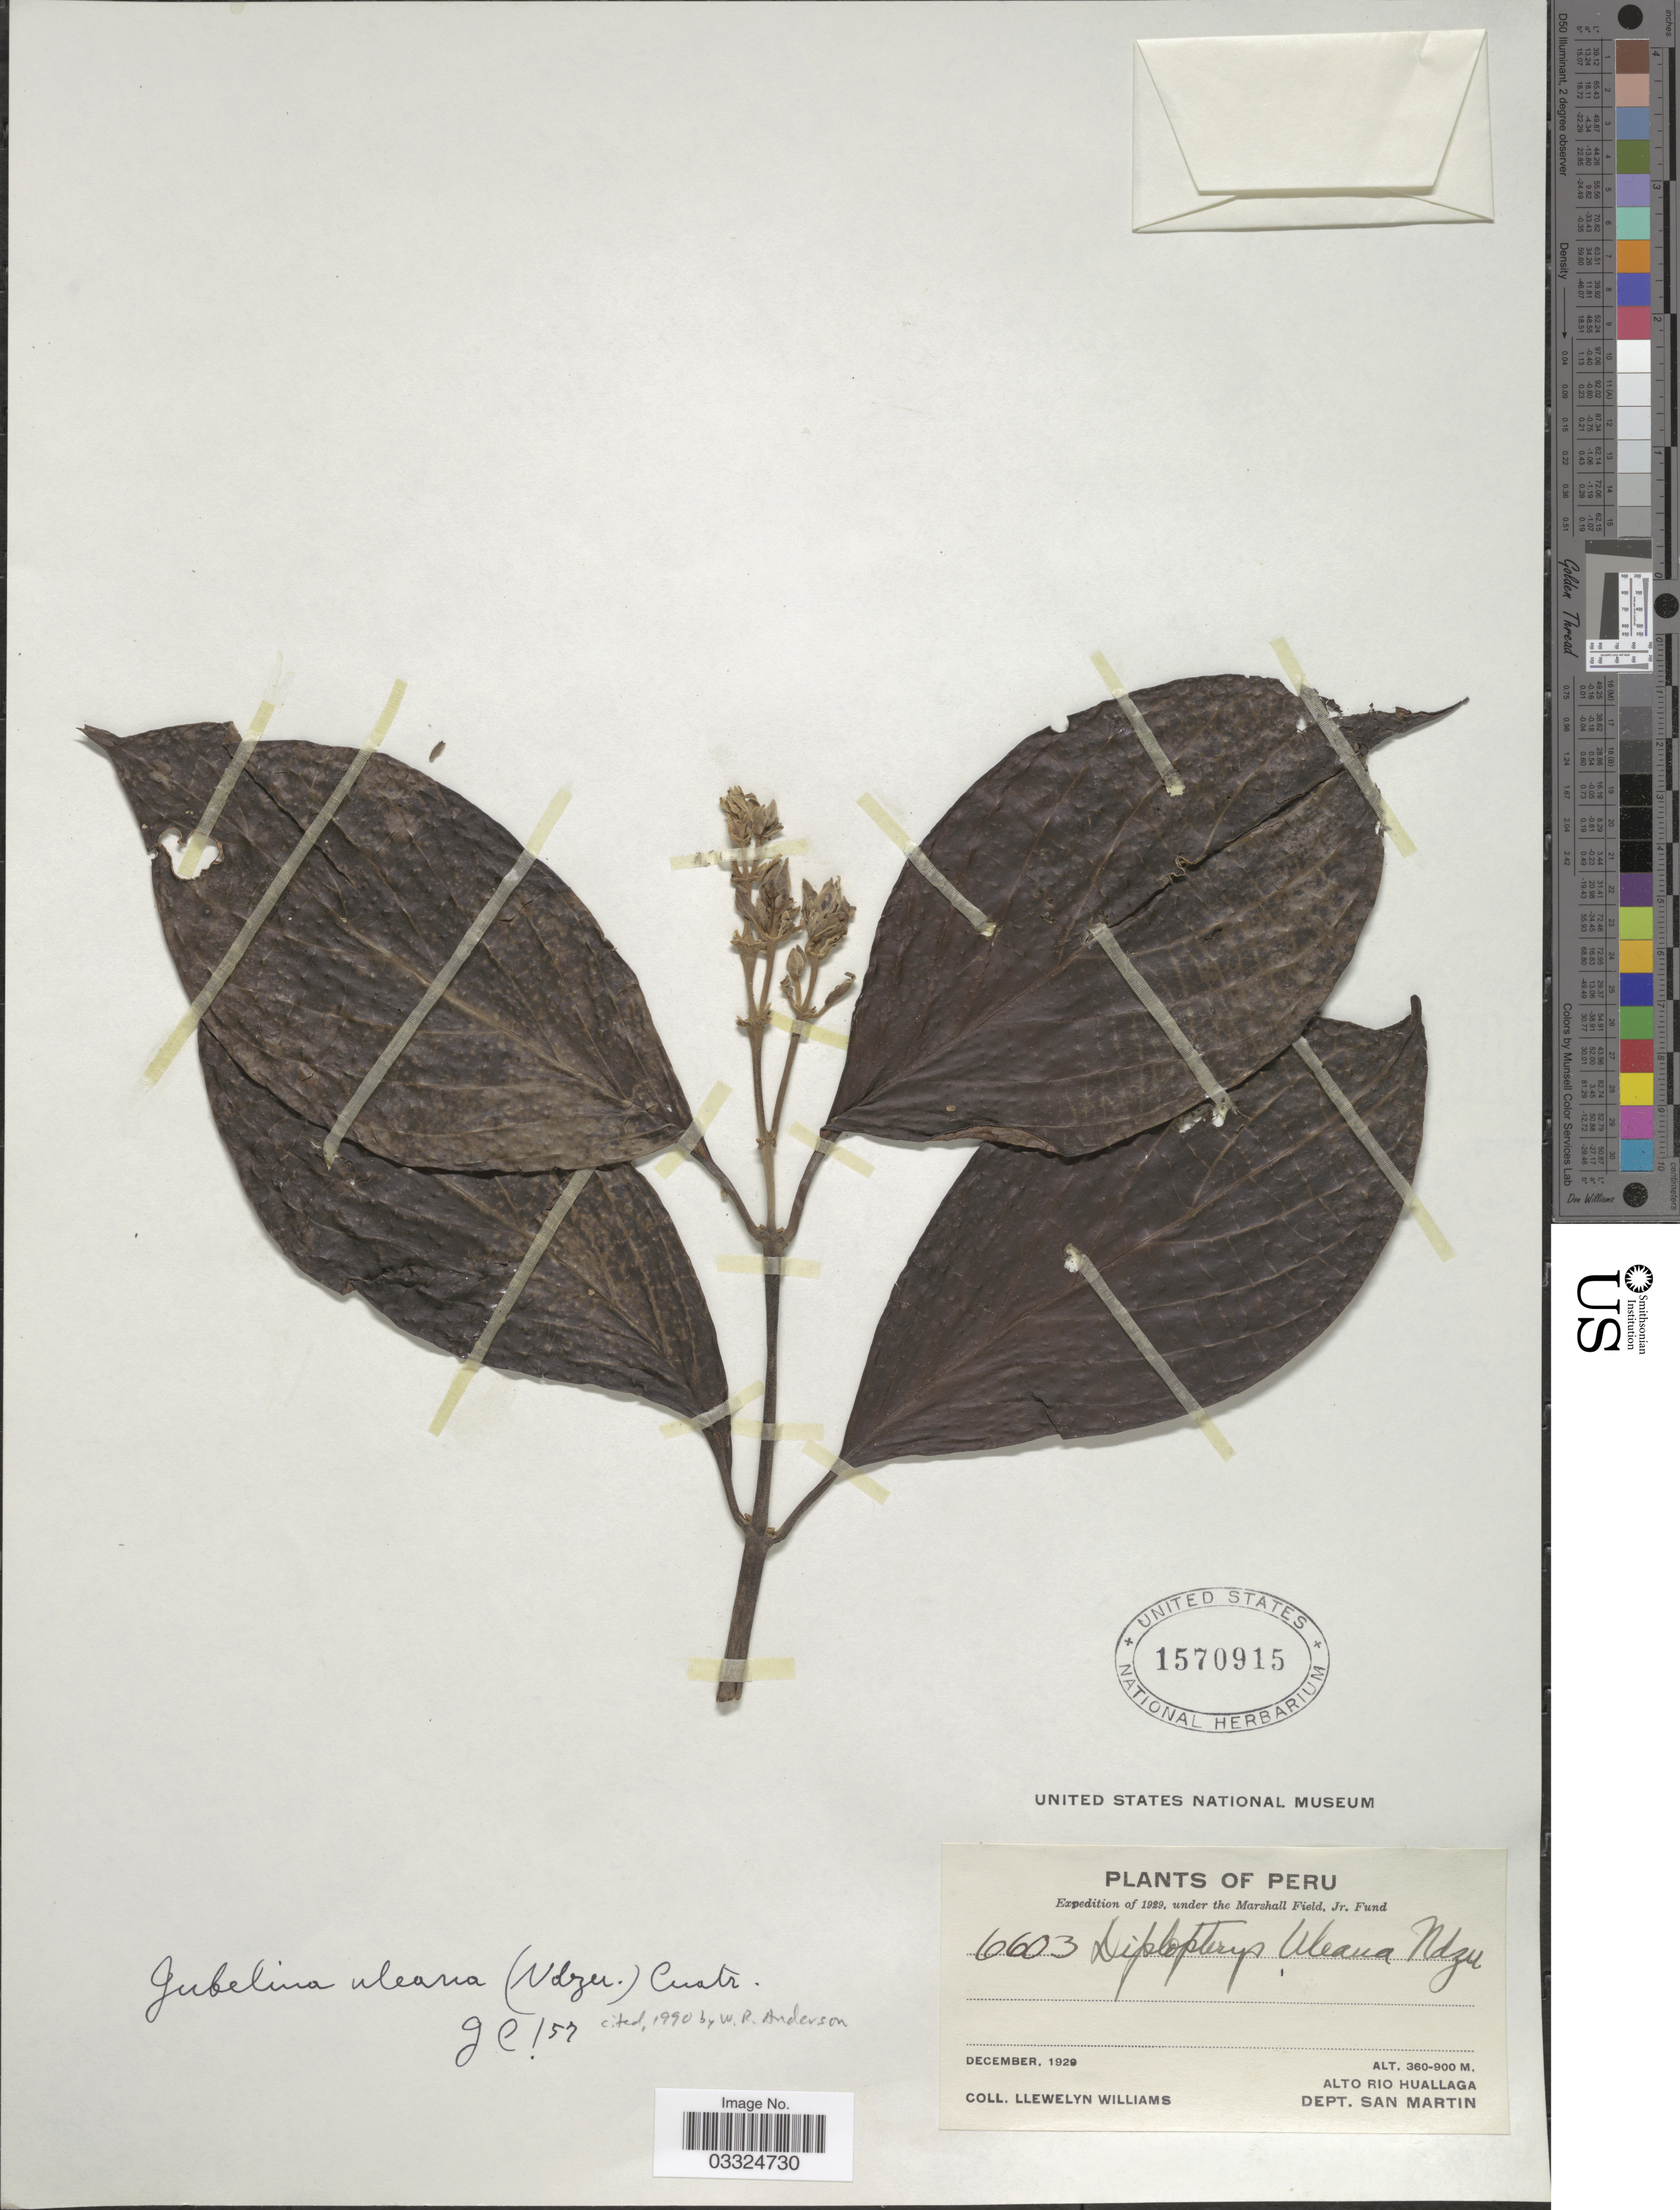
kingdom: Plantae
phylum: Tracheophyta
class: Magnoliopsida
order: Malpighiales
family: Malpighiaceae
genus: Jubelina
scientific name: Jubelina uleana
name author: (Nied.) Cuatrec.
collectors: Ll. Williams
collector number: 6603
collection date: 1929-12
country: Peru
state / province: San Martín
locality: Alto rio Huallaga. Dept. San Martin.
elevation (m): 360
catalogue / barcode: US 1570915